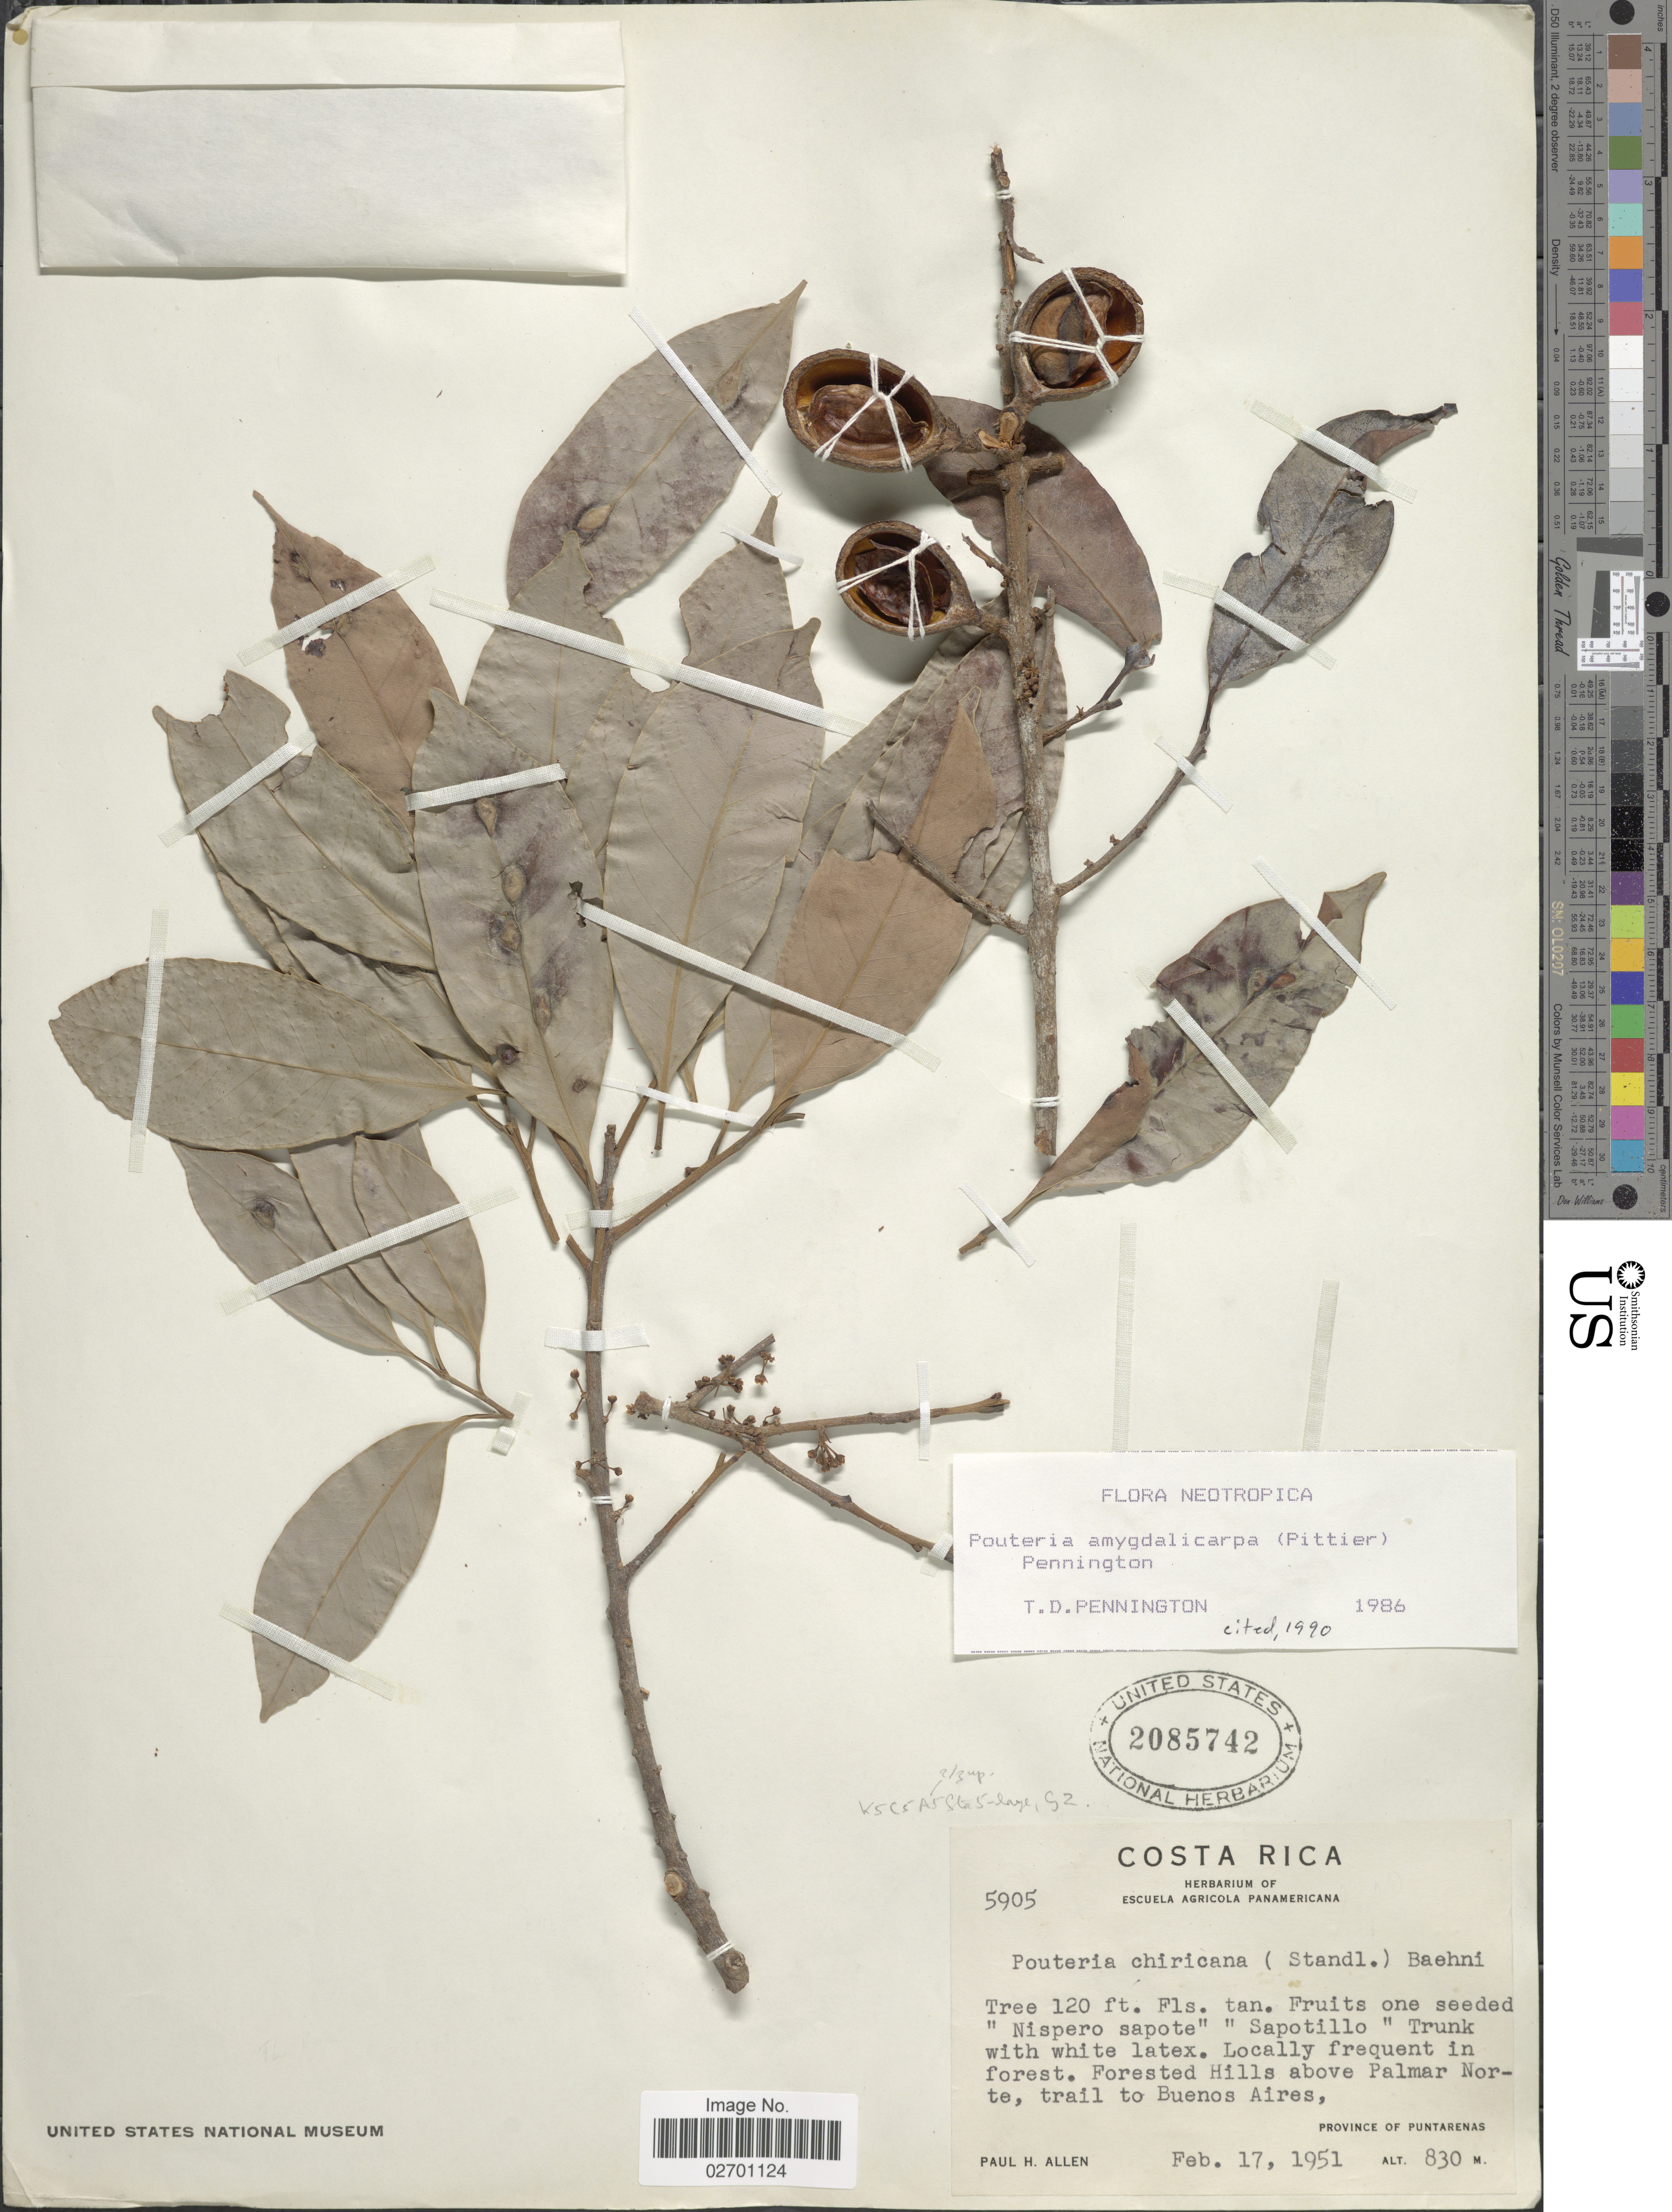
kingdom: Plantae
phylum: Tracheophyta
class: Magnoliopsida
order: Ericales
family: Sapotaceae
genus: Pouteria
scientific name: Pouteria amygdalicarpa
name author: (Pittier) T.D. Penn.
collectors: P. H. Allen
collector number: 5905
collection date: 1951-02-17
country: Costa Rica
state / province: Puntarenas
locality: Forested Hills above Palmar Norte, trail to Buenos Aires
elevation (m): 830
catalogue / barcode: US 2085742